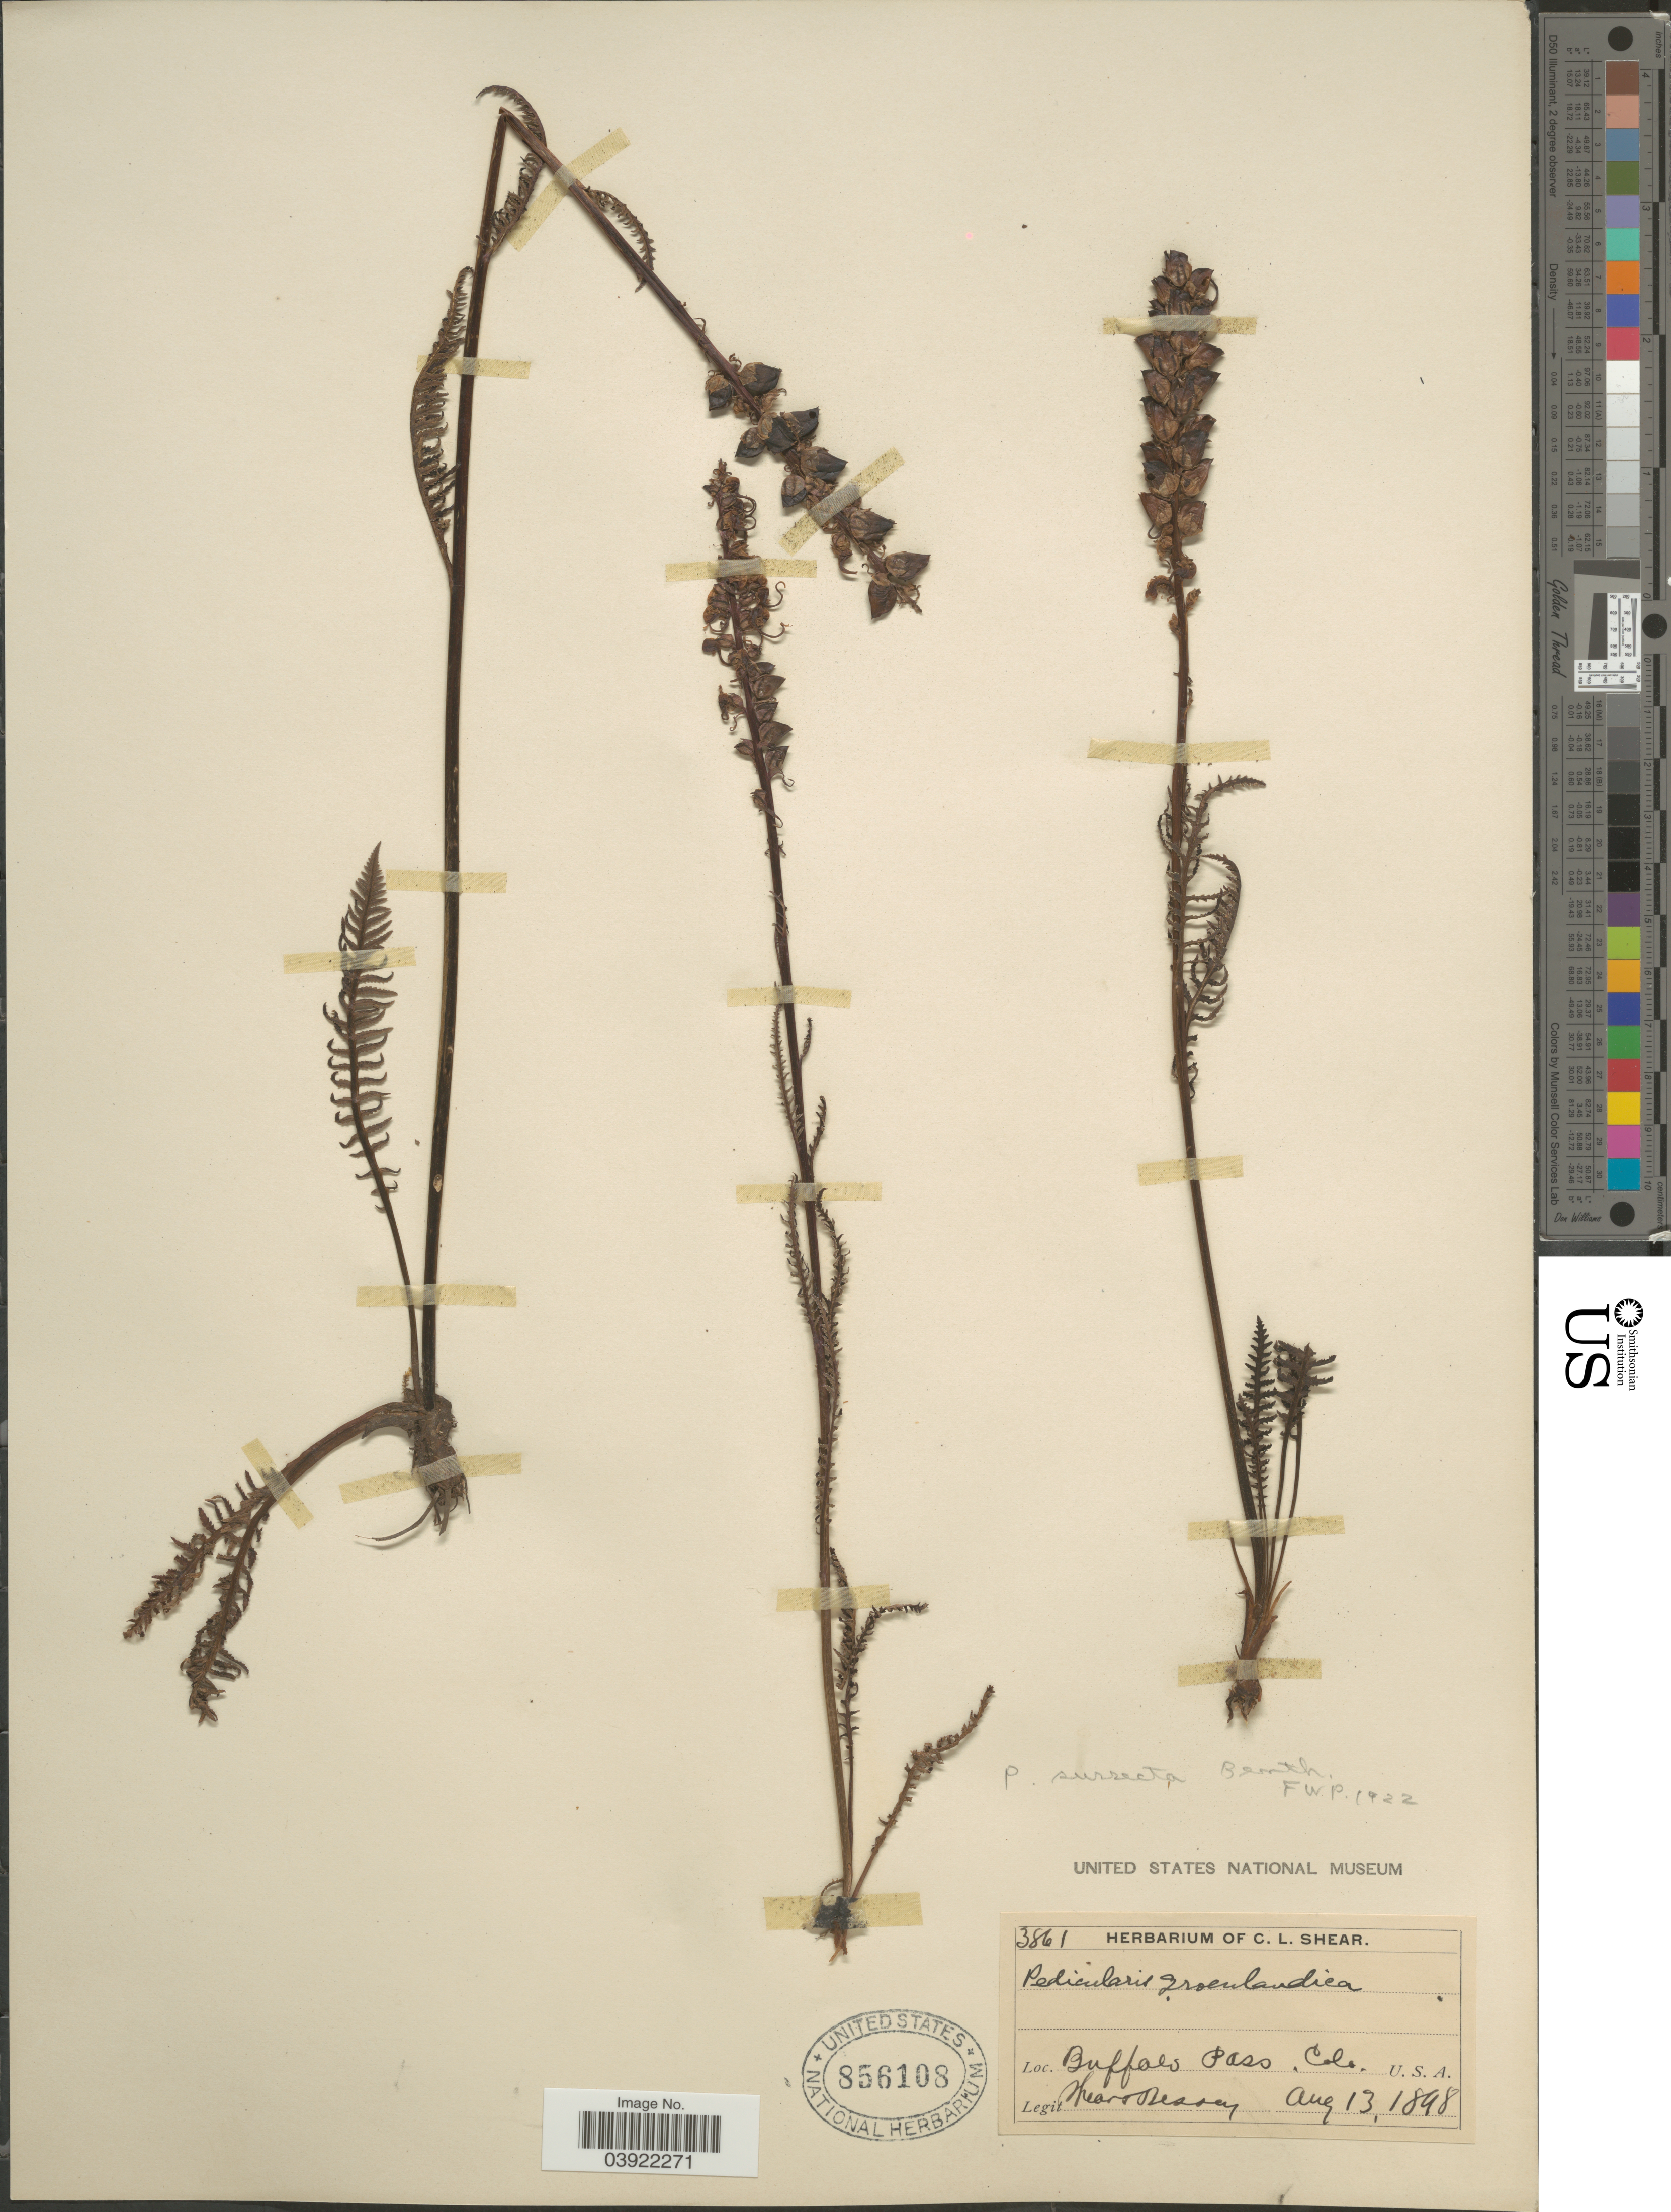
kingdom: Plantae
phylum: Tracheophyta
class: Magnoliopsida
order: Lamiales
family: Orobanchaceae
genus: Pedicularis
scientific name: Pedicularis groenlandica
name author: Retz.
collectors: C. L. Shear & -. Bessey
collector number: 3861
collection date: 1894-08-13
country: United States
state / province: Colorado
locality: Buffalo Pass.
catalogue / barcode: US 856108